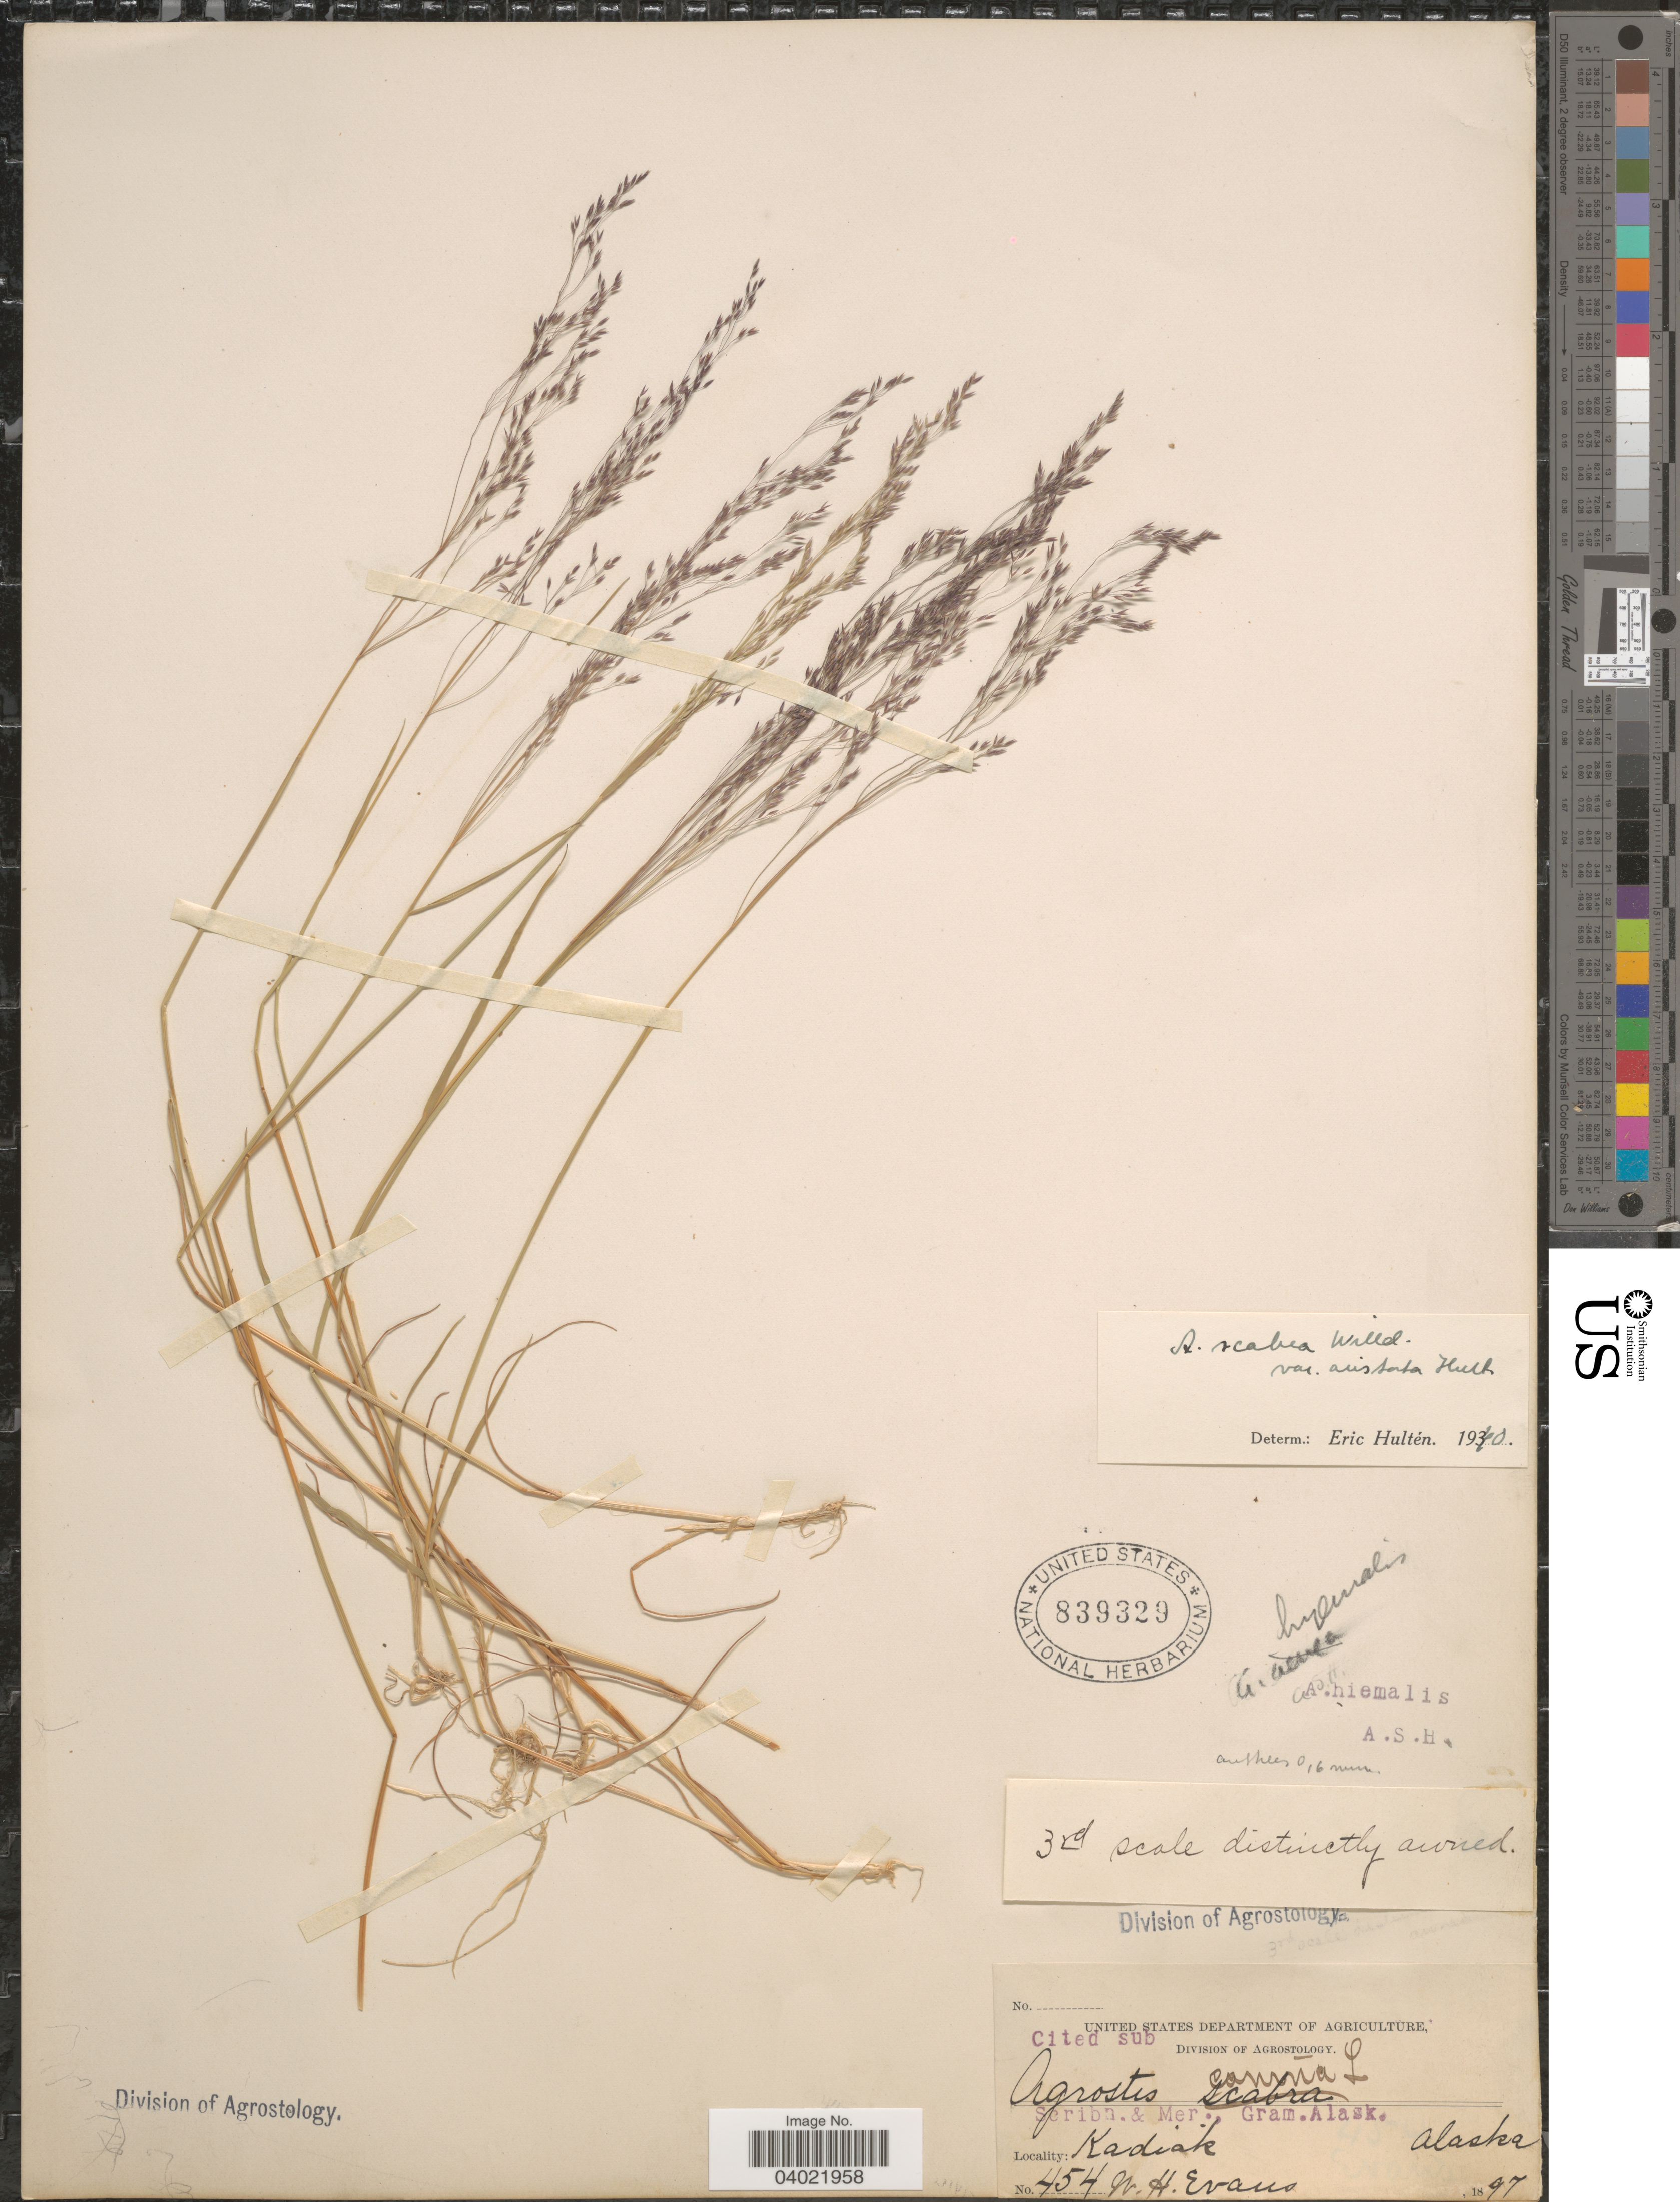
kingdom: Plantae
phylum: Tracheophyta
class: Liliopsida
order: Poales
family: Poaceae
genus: Agrostis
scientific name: Agrostis scabra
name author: Willd.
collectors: W. H. Evans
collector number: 454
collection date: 1897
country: United States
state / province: Alaska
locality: Kodiak.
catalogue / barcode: US 839329